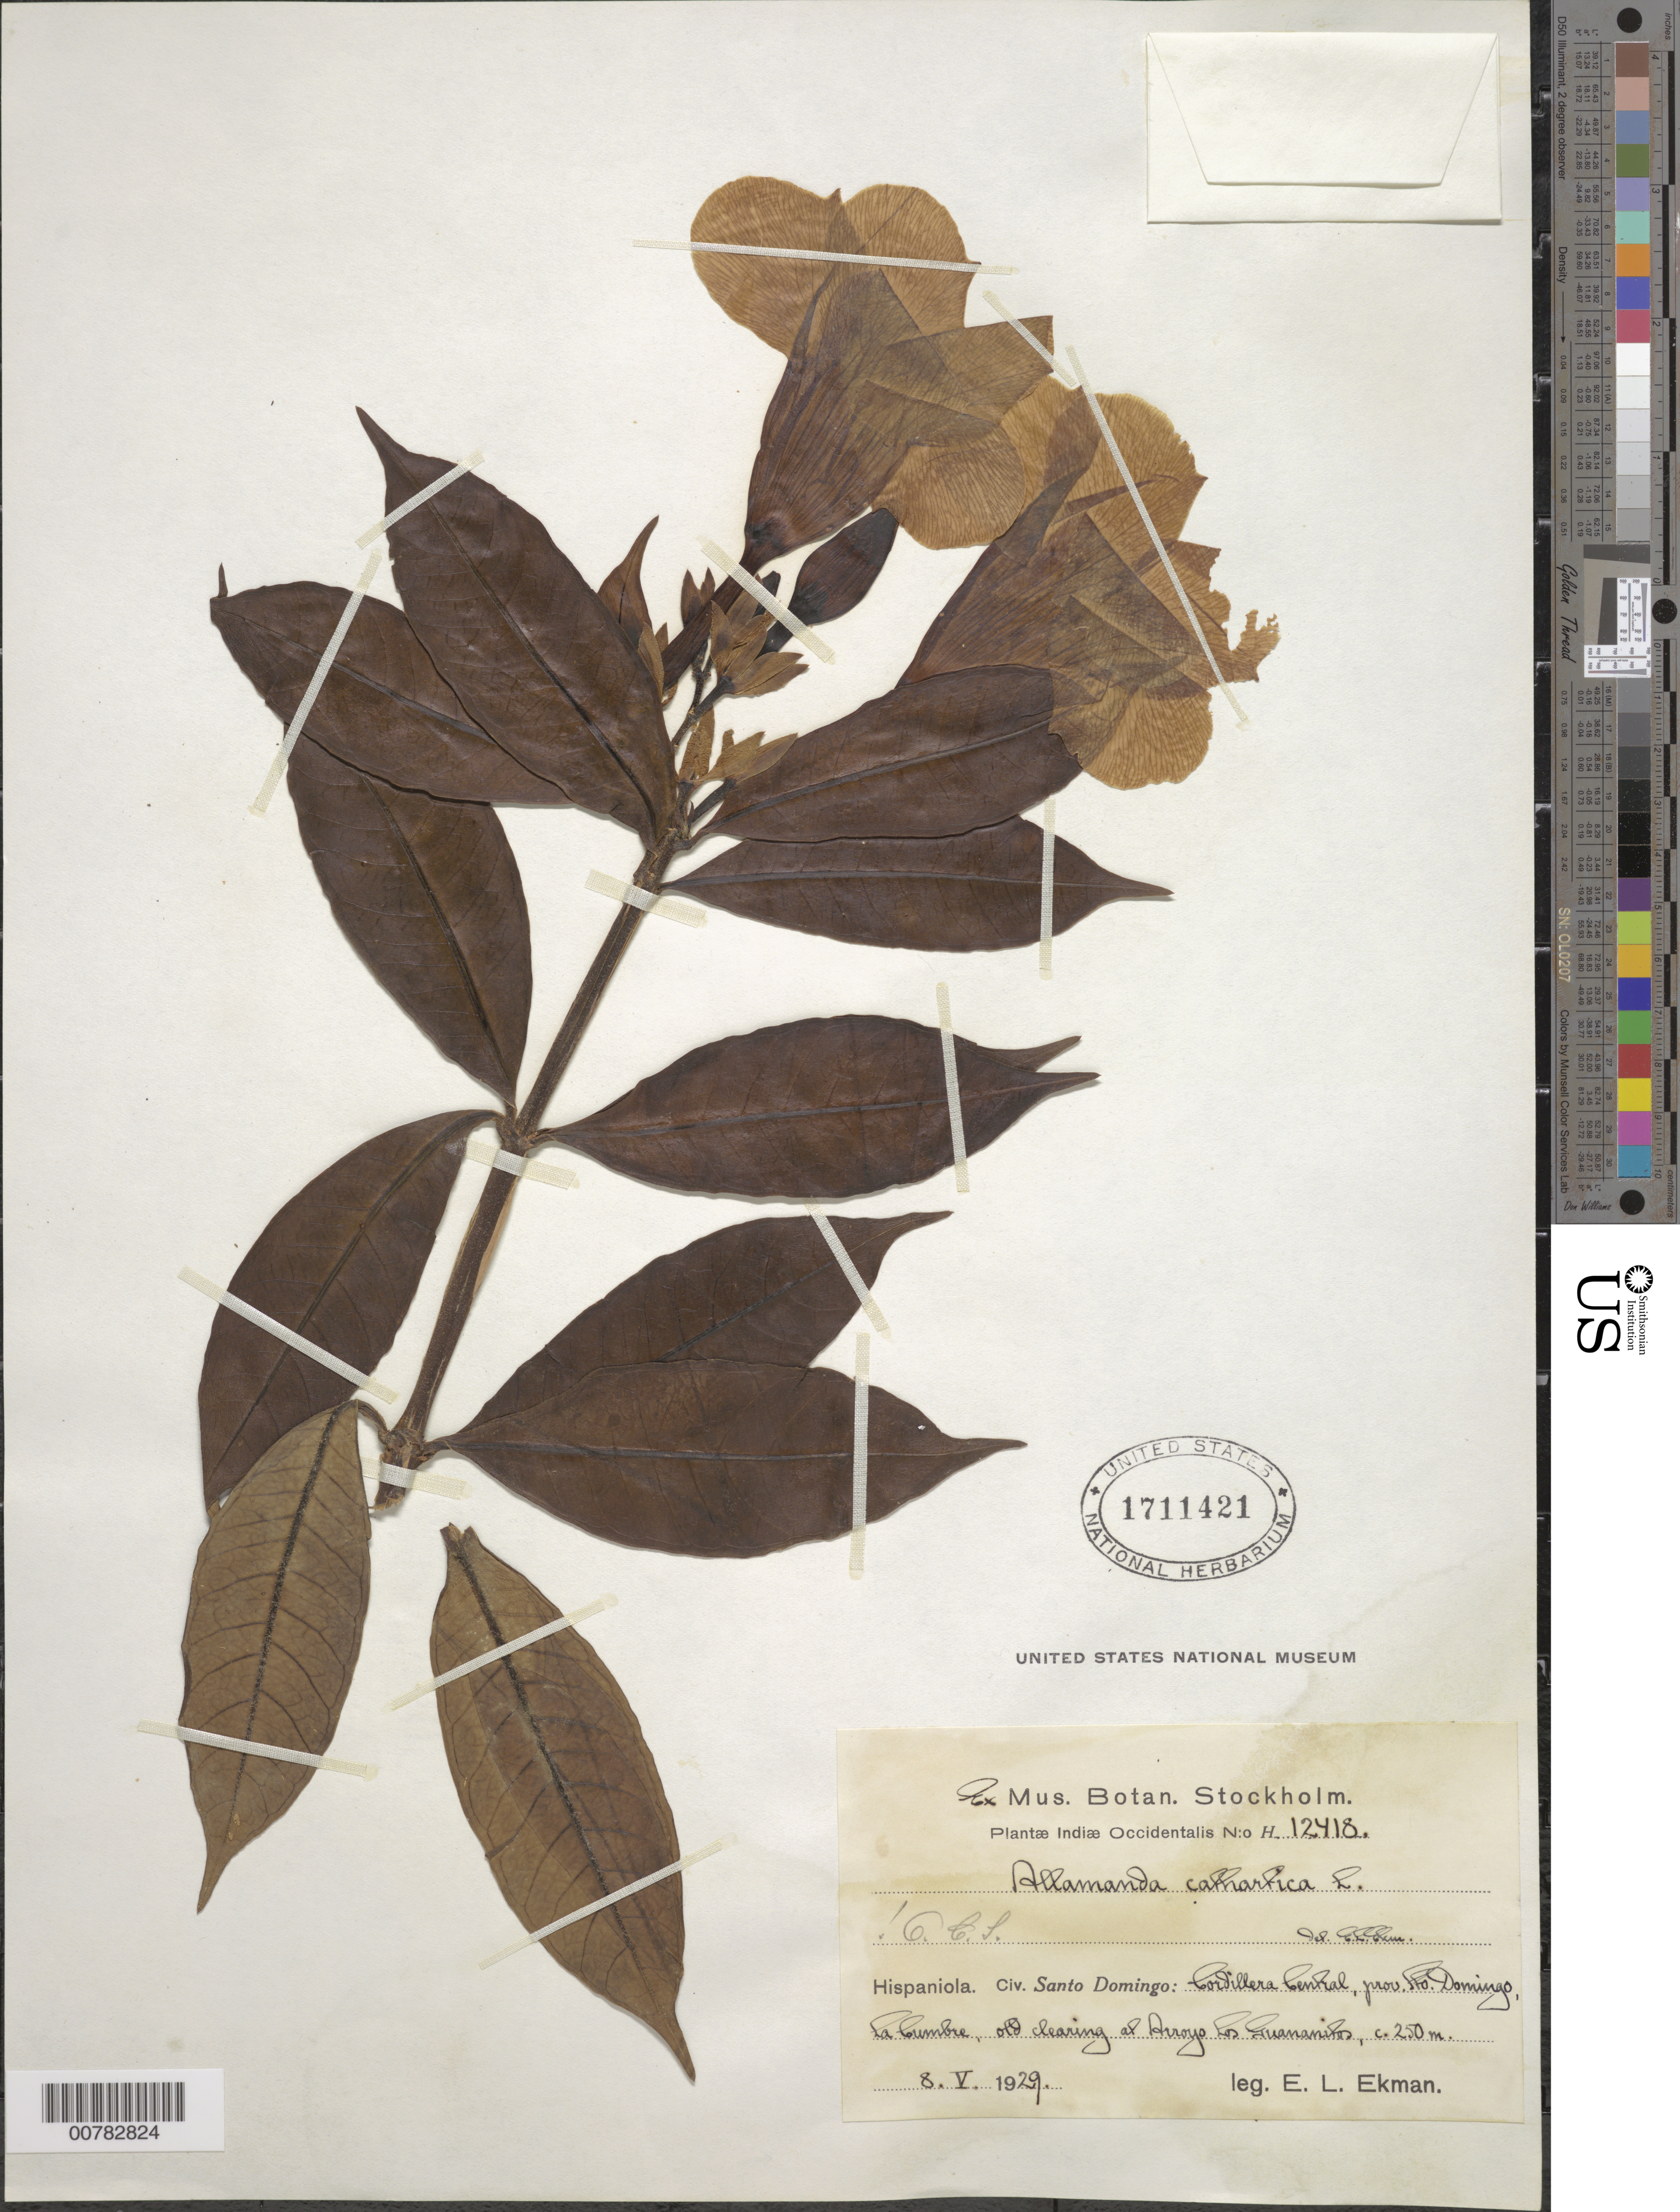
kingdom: Plantae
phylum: Tracheophyta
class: Magnoliopsida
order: Gentianales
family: Apocynaceae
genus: Allamanda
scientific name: Allamanda cathartica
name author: L.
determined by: Ekman, E. L.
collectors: E. L. Ekman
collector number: H 12418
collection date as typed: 08 May 1929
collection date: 1929-05-08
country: Dominican Republic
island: Hispaniola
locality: Province of Santo Domingo, Cordillera Central, La Cumbre, at Arroyo Los Guananitos.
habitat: Old clearing.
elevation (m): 250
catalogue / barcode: US 1711421